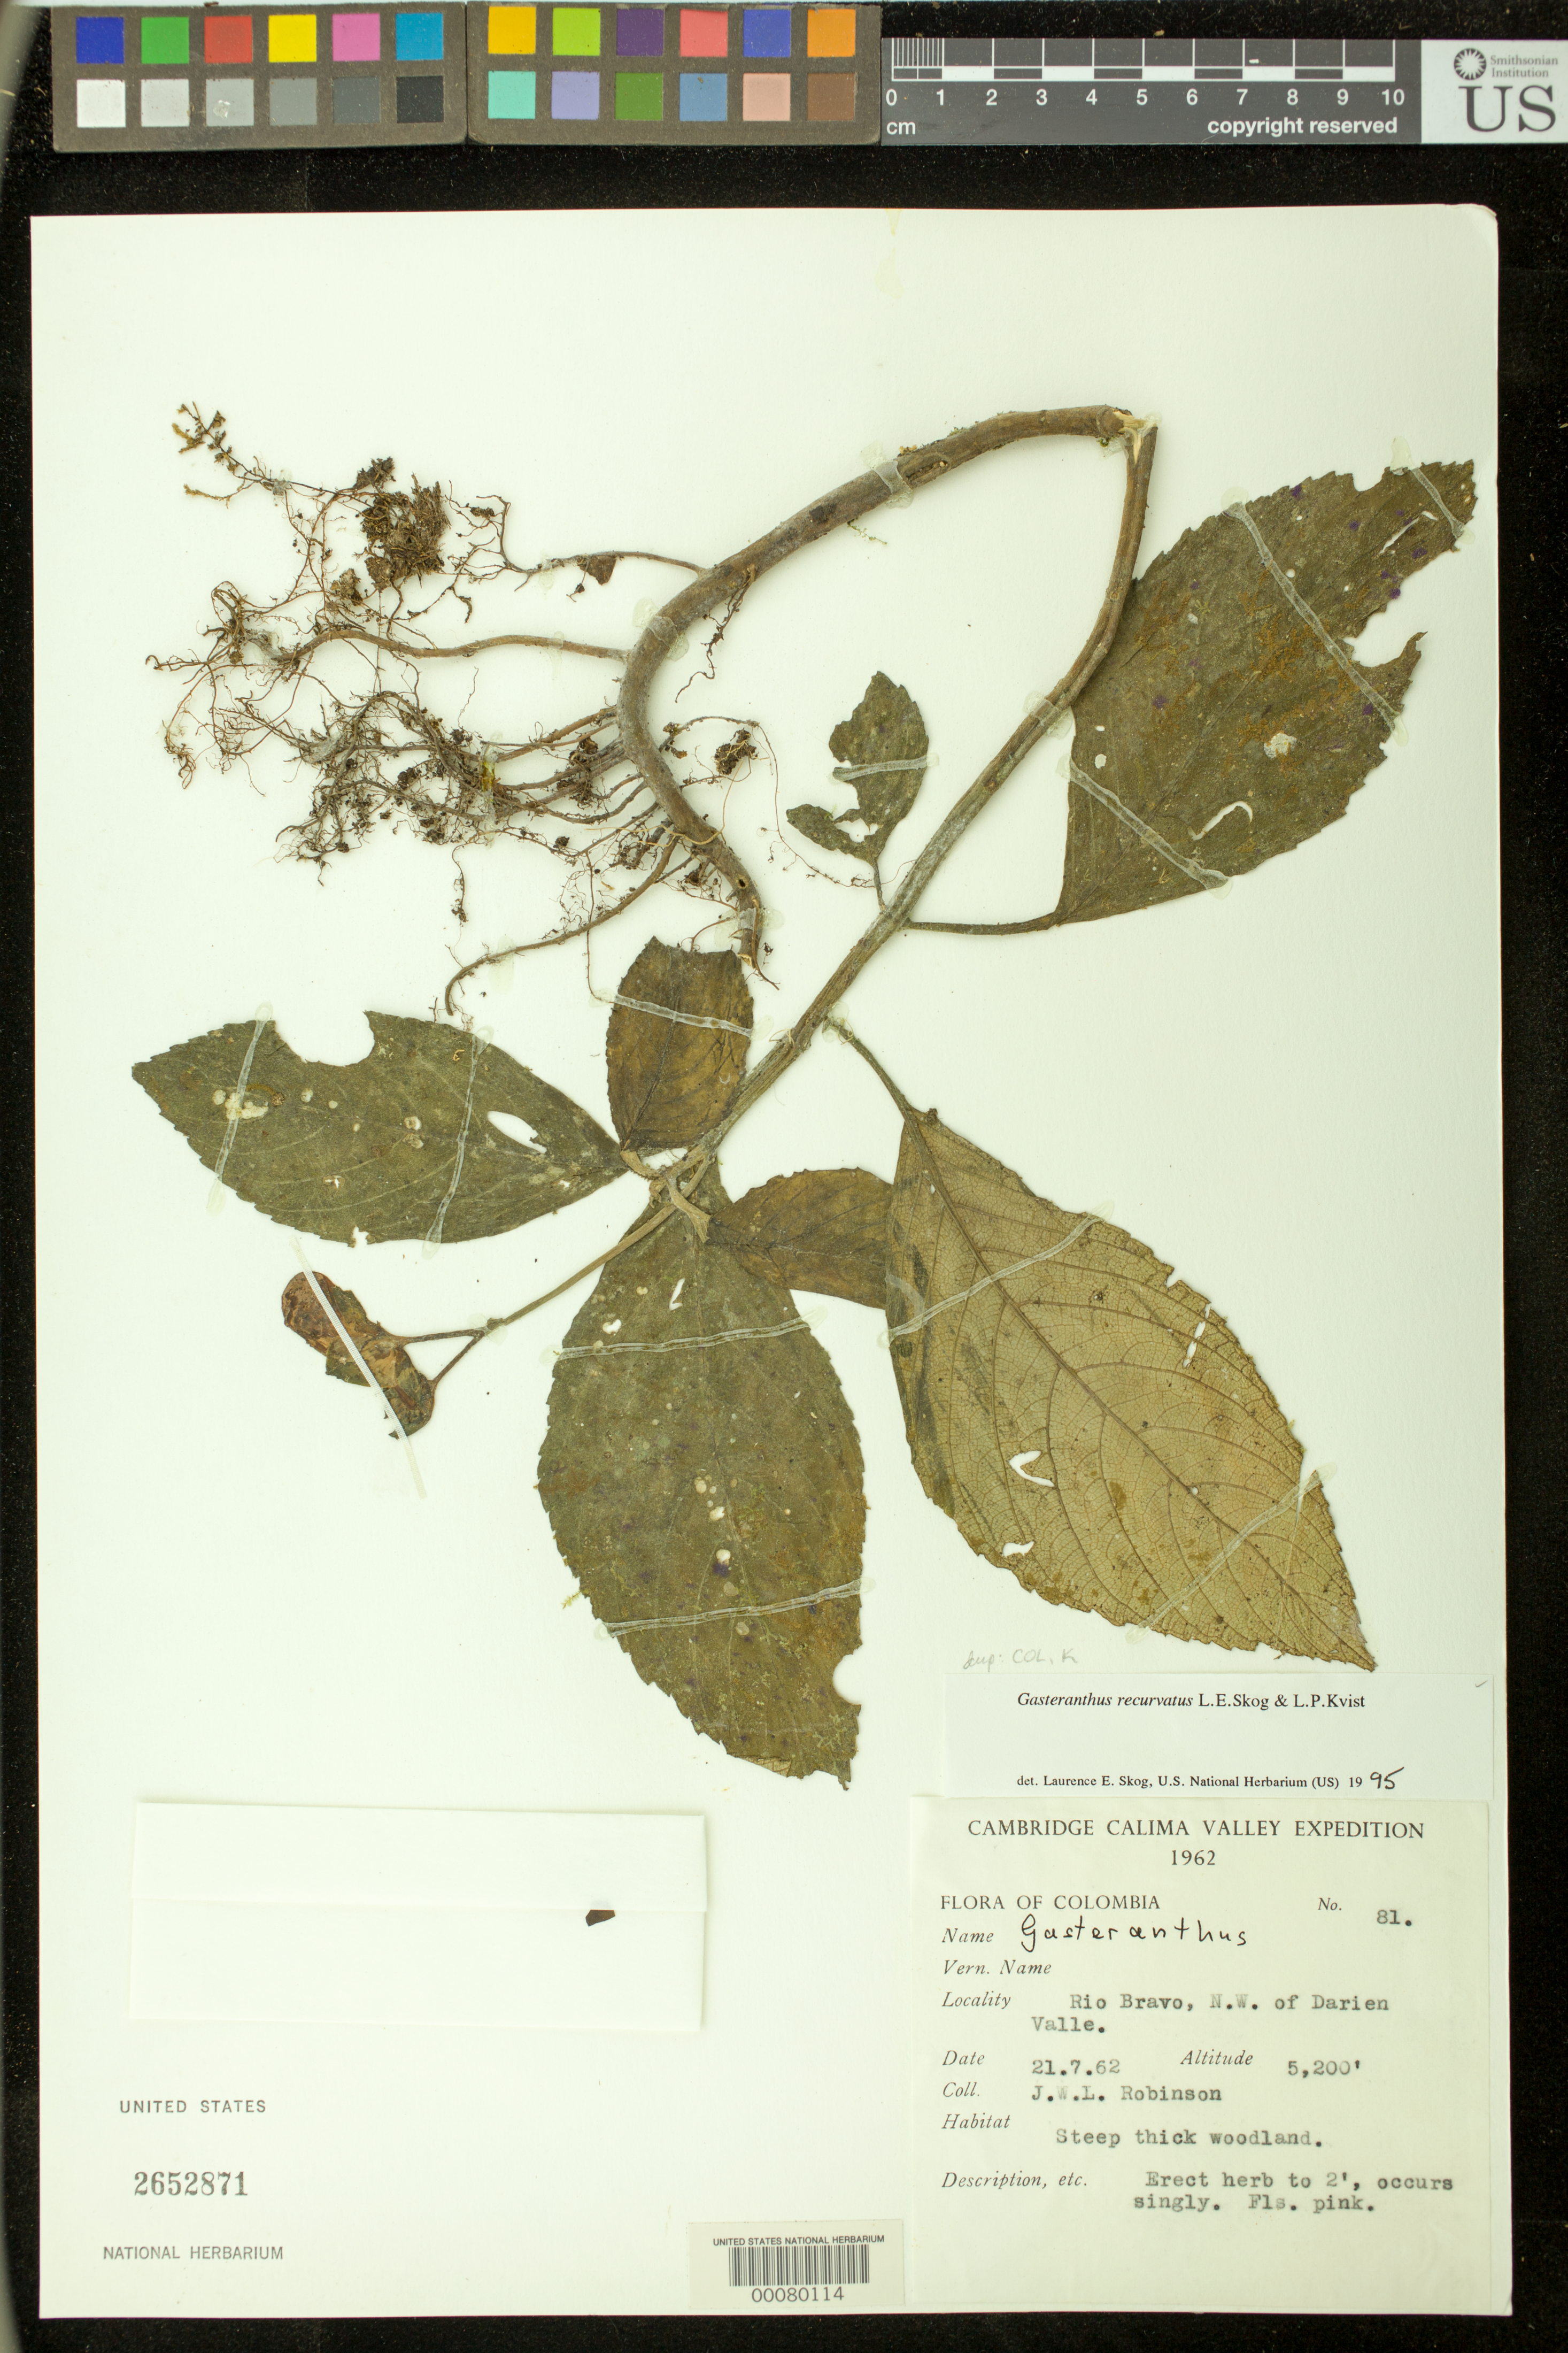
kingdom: Plantae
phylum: Tracheophyta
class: Magnoliopsida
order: Lamiales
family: Gesneriaceae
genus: Gasteranthus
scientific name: Gasteranthus recurvatus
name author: L.E. Skog & L.P. Kvist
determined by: Skog, Laurence E.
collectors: J. W. Robinson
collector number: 81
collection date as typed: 21 Jul 1962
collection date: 1962-07-21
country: Colombia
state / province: Valle del Cauca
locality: Rio Bravo, NW of Darien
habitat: Steep thick woodland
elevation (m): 1585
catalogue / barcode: US 2652871